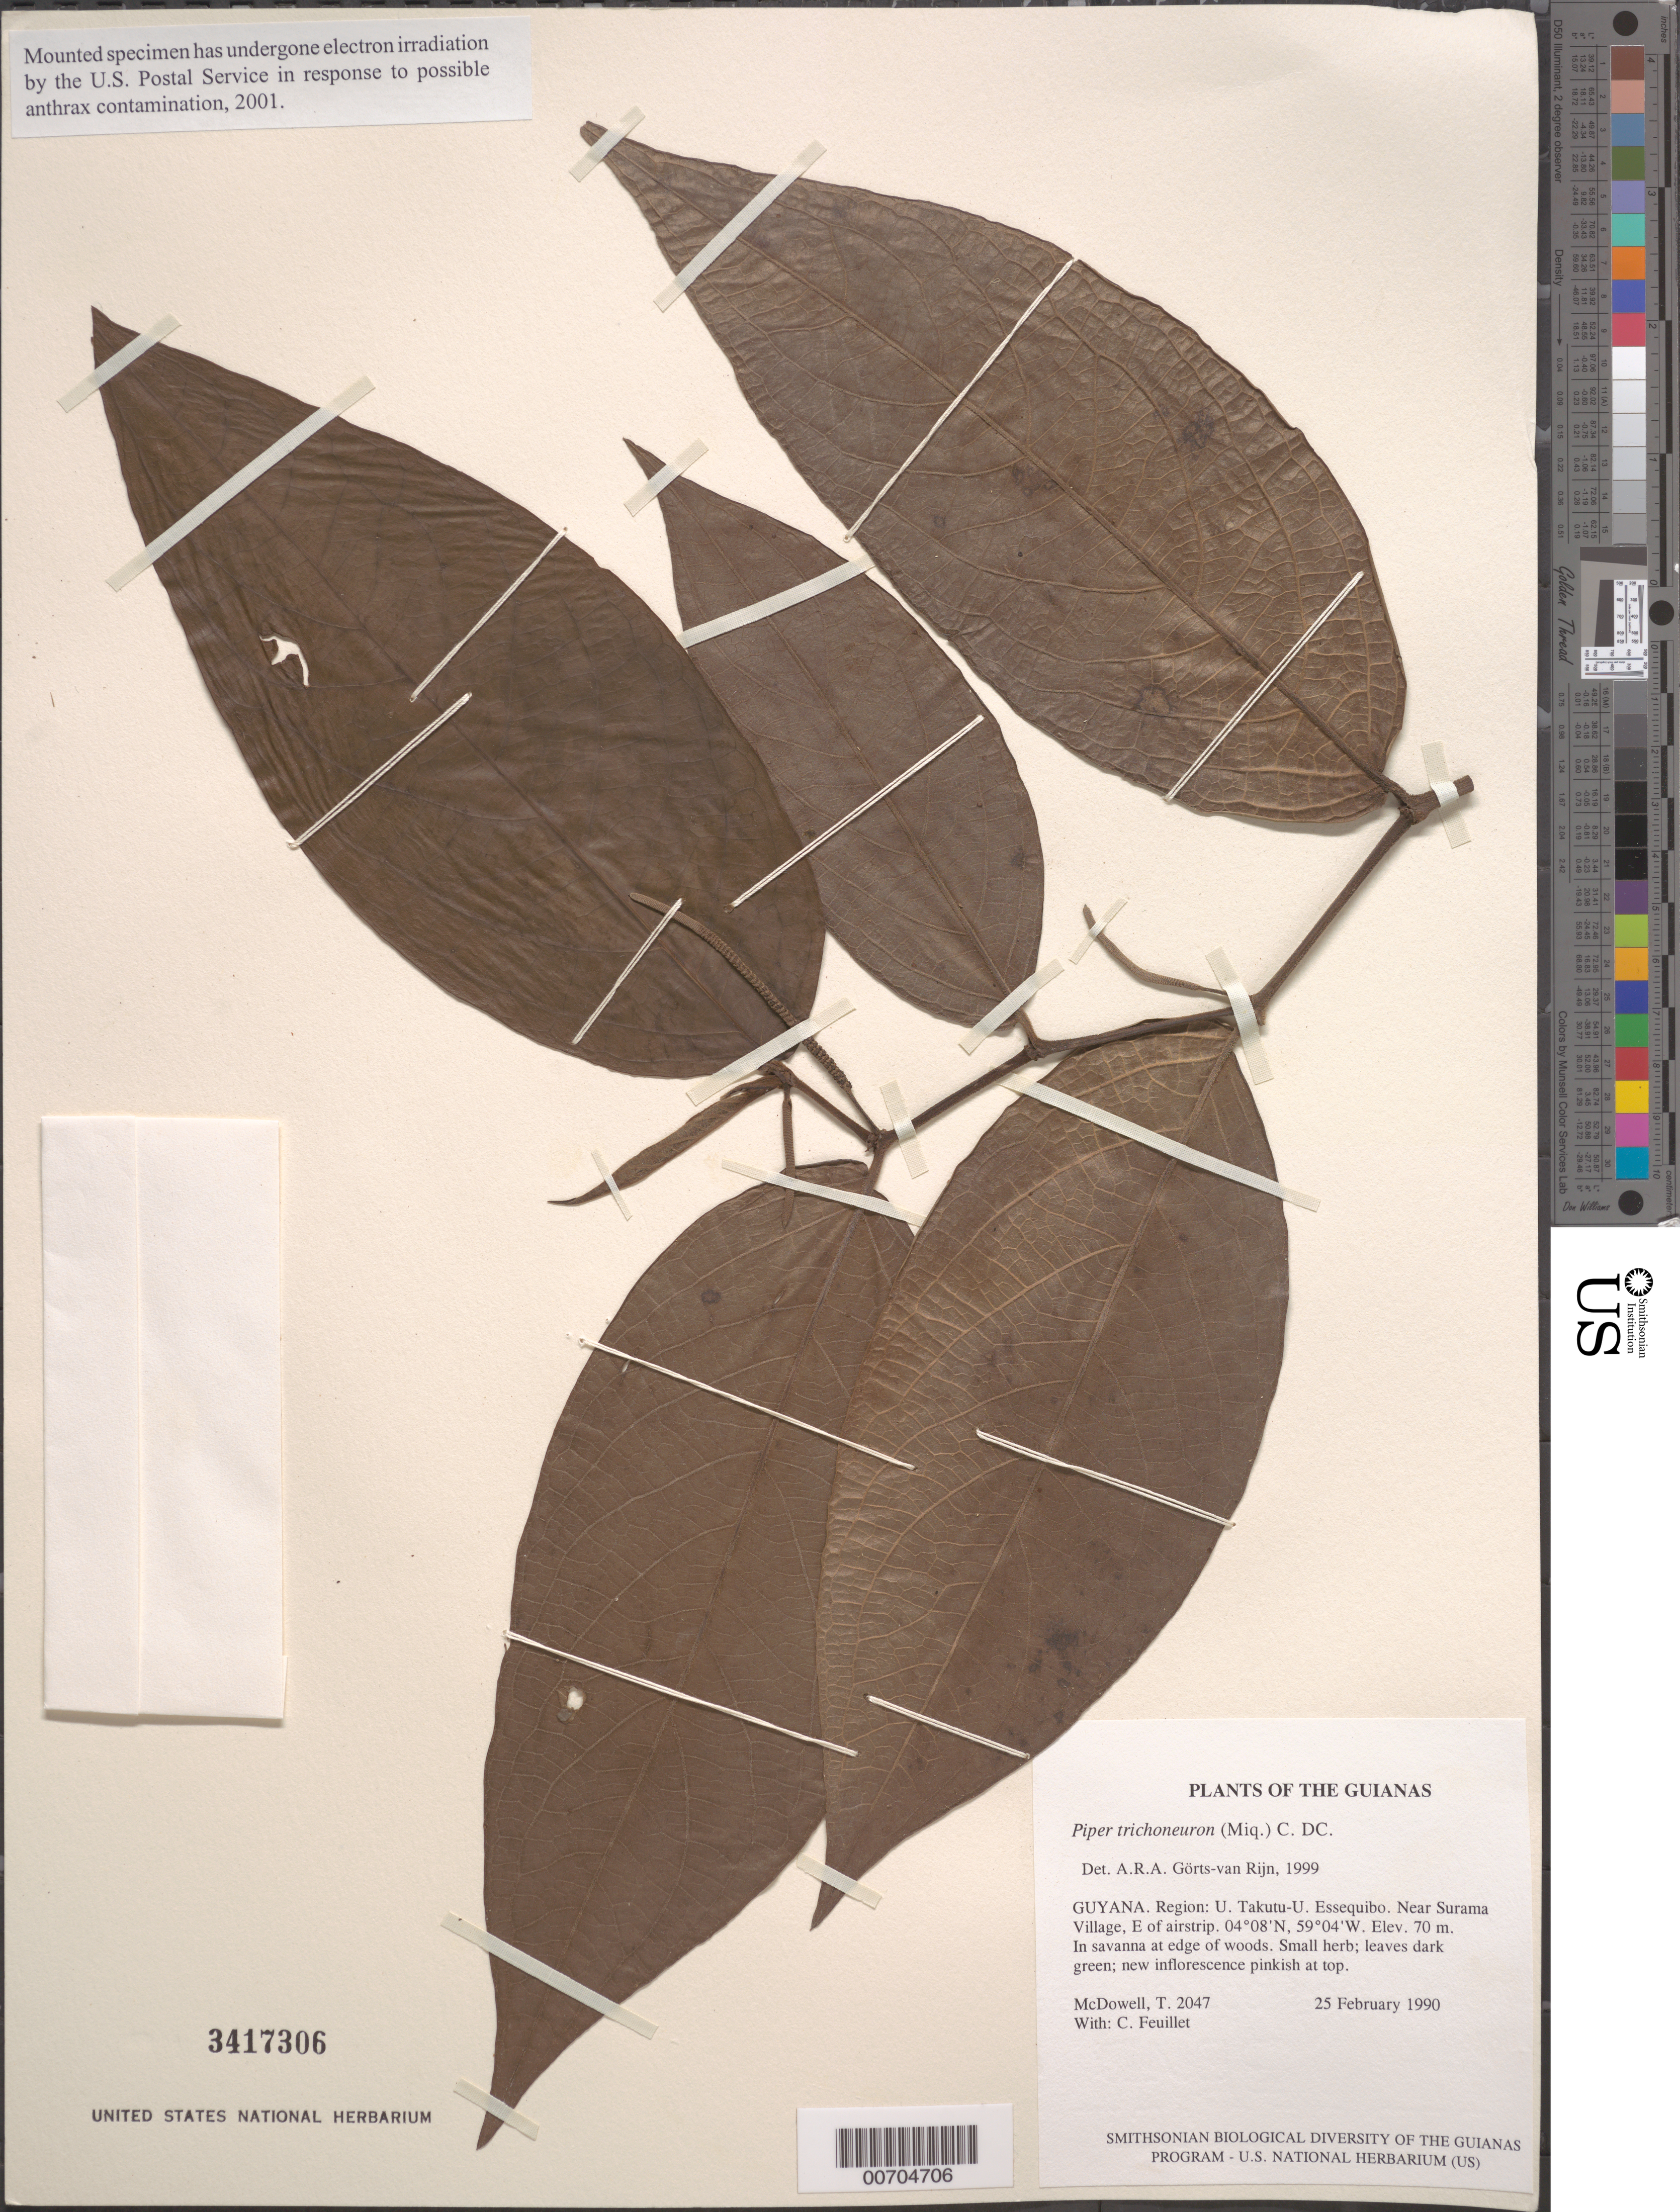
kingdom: Plantae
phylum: Tracheophyta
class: Magnoliopsida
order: Piperales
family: Piperaceae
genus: Piper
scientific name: Piper trichoneuron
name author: (Miq.) C. DC.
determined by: Görts-van Rijn, A. R. A.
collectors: T. McDowell & C. Feuillet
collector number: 2047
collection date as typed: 25 February 1990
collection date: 1990-02-25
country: Guyana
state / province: U. Takutu-U. Essequibo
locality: Near Surama Village, E of airstrip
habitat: In savanna at edge of woods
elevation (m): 70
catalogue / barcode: US 3417306